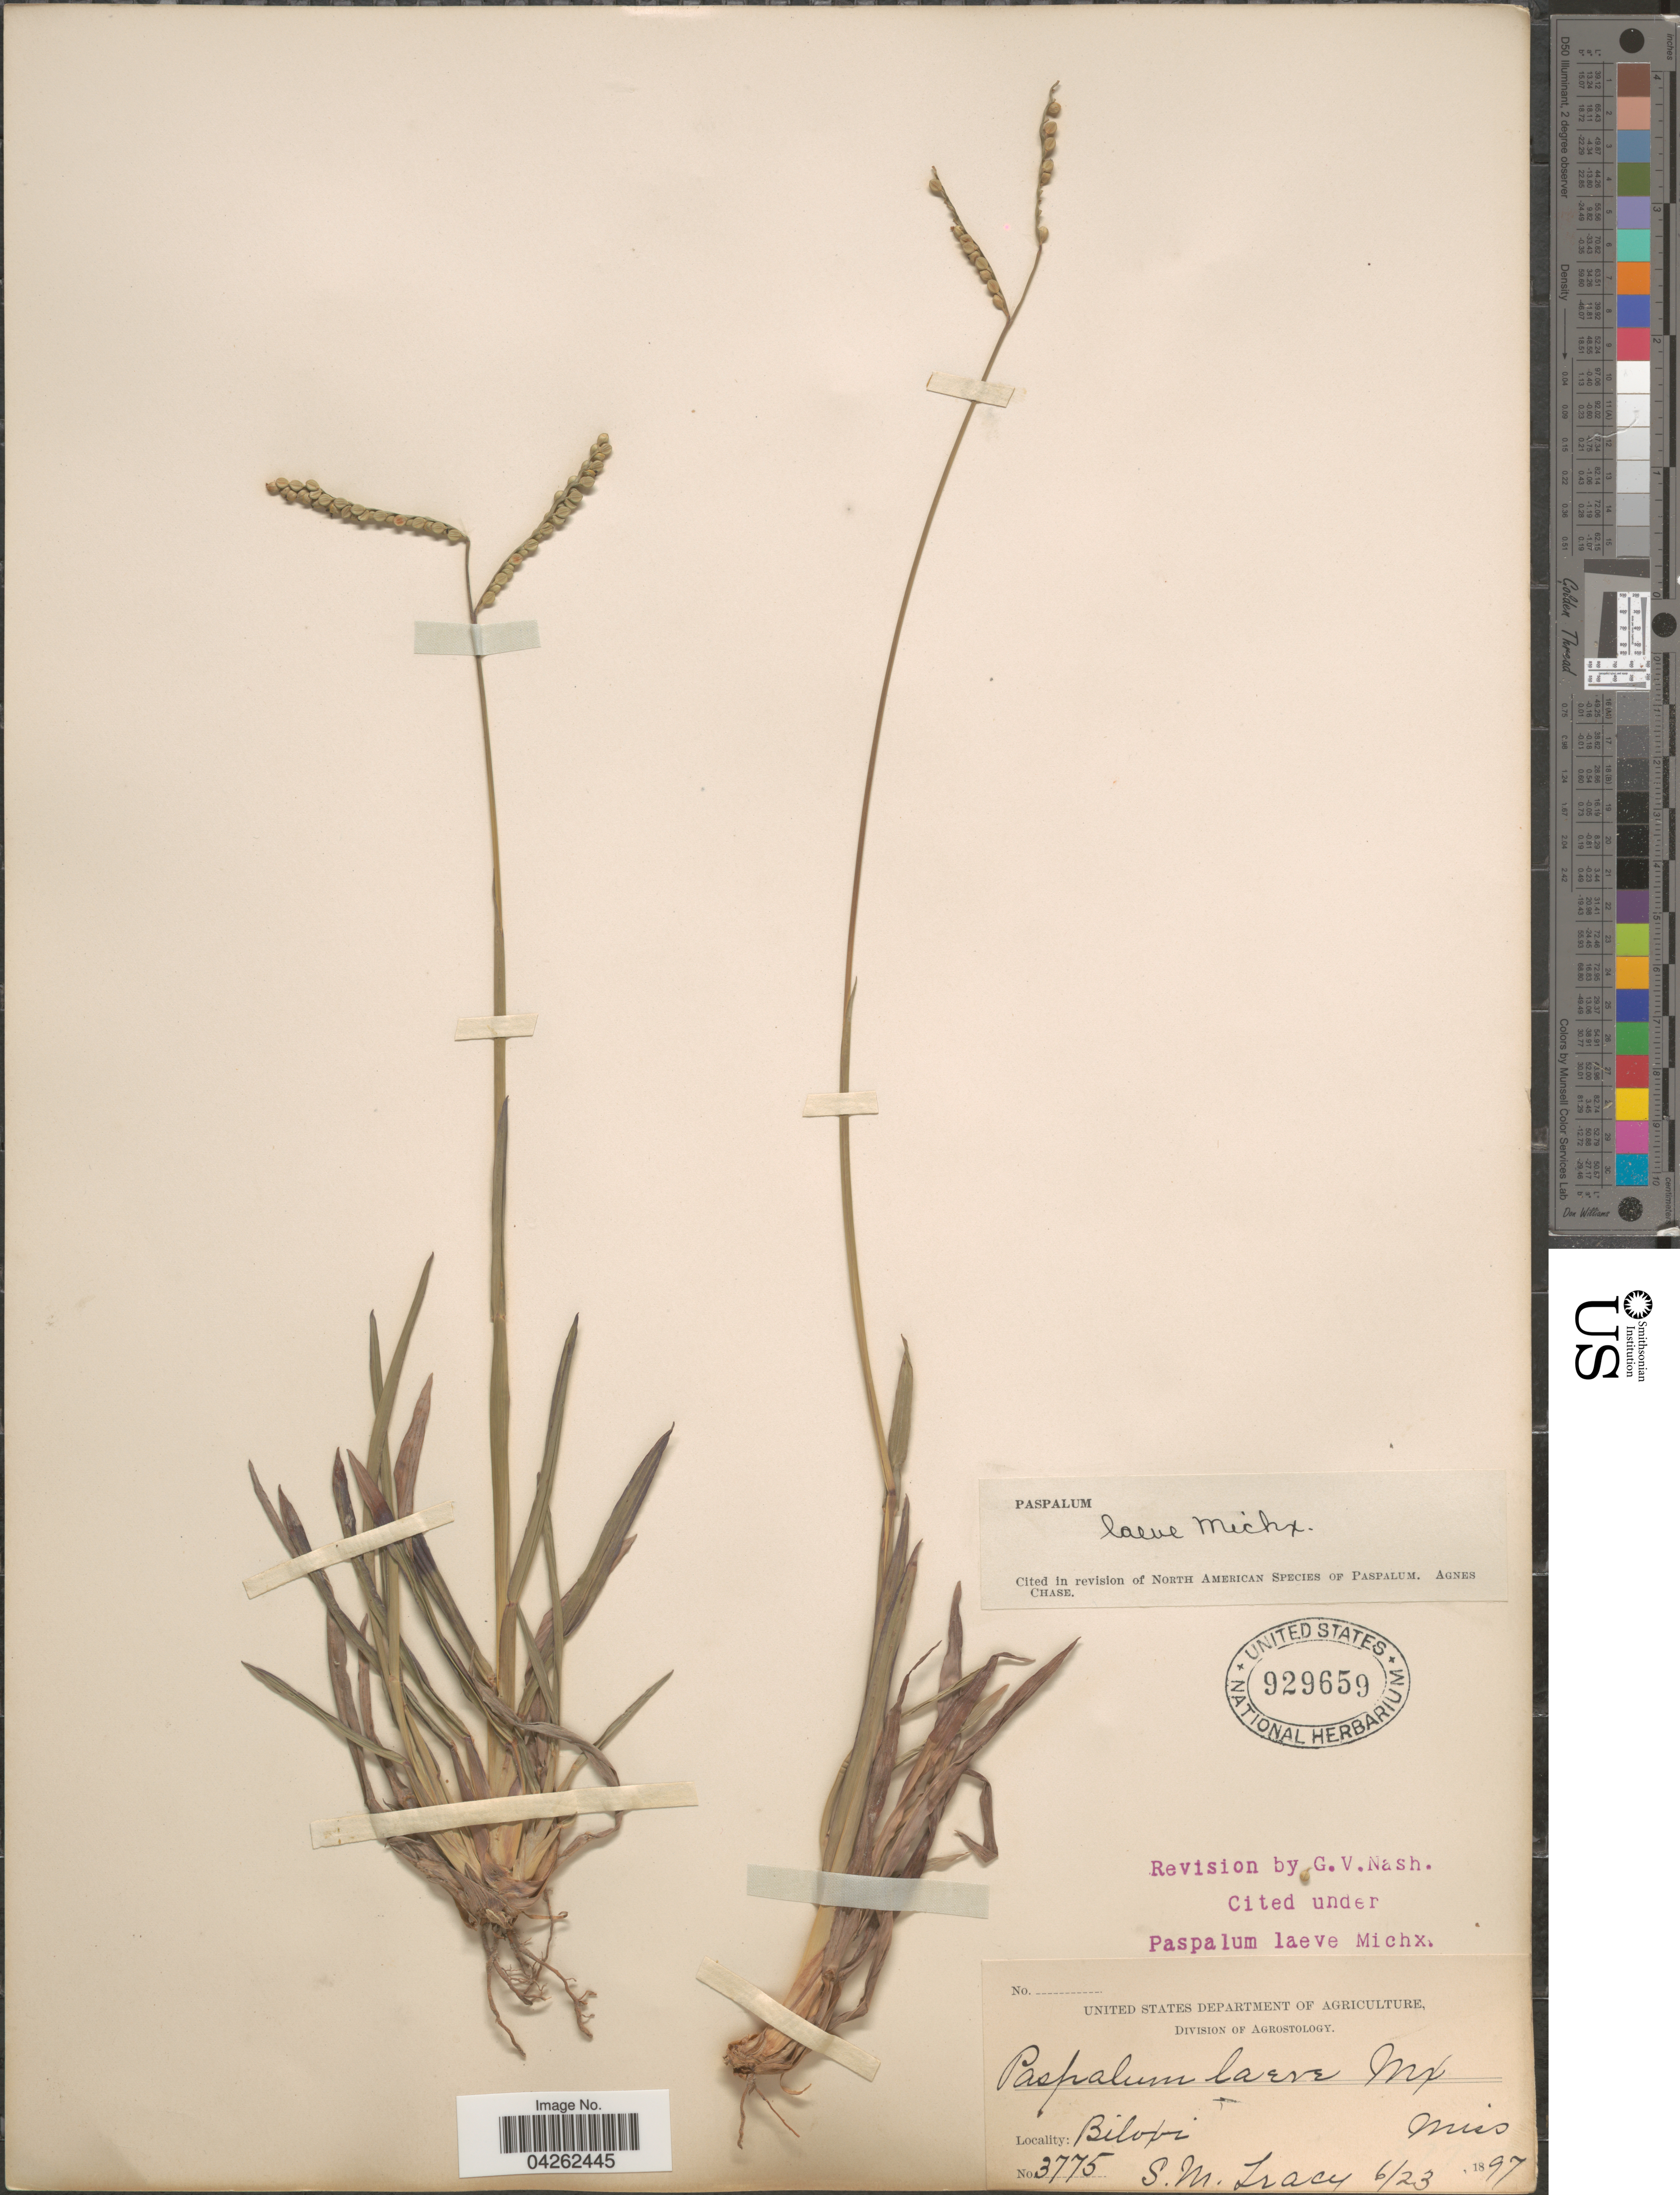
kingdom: Plantae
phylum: Tracheophyta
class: Liliopsida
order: Poales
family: Poaceae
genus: Paspalum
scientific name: Paspalum laeve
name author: Michx.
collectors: S. M. Tracy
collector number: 3775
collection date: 1897-06-23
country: United States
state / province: Mississippi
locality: Biloxi.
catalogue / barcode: US 929659